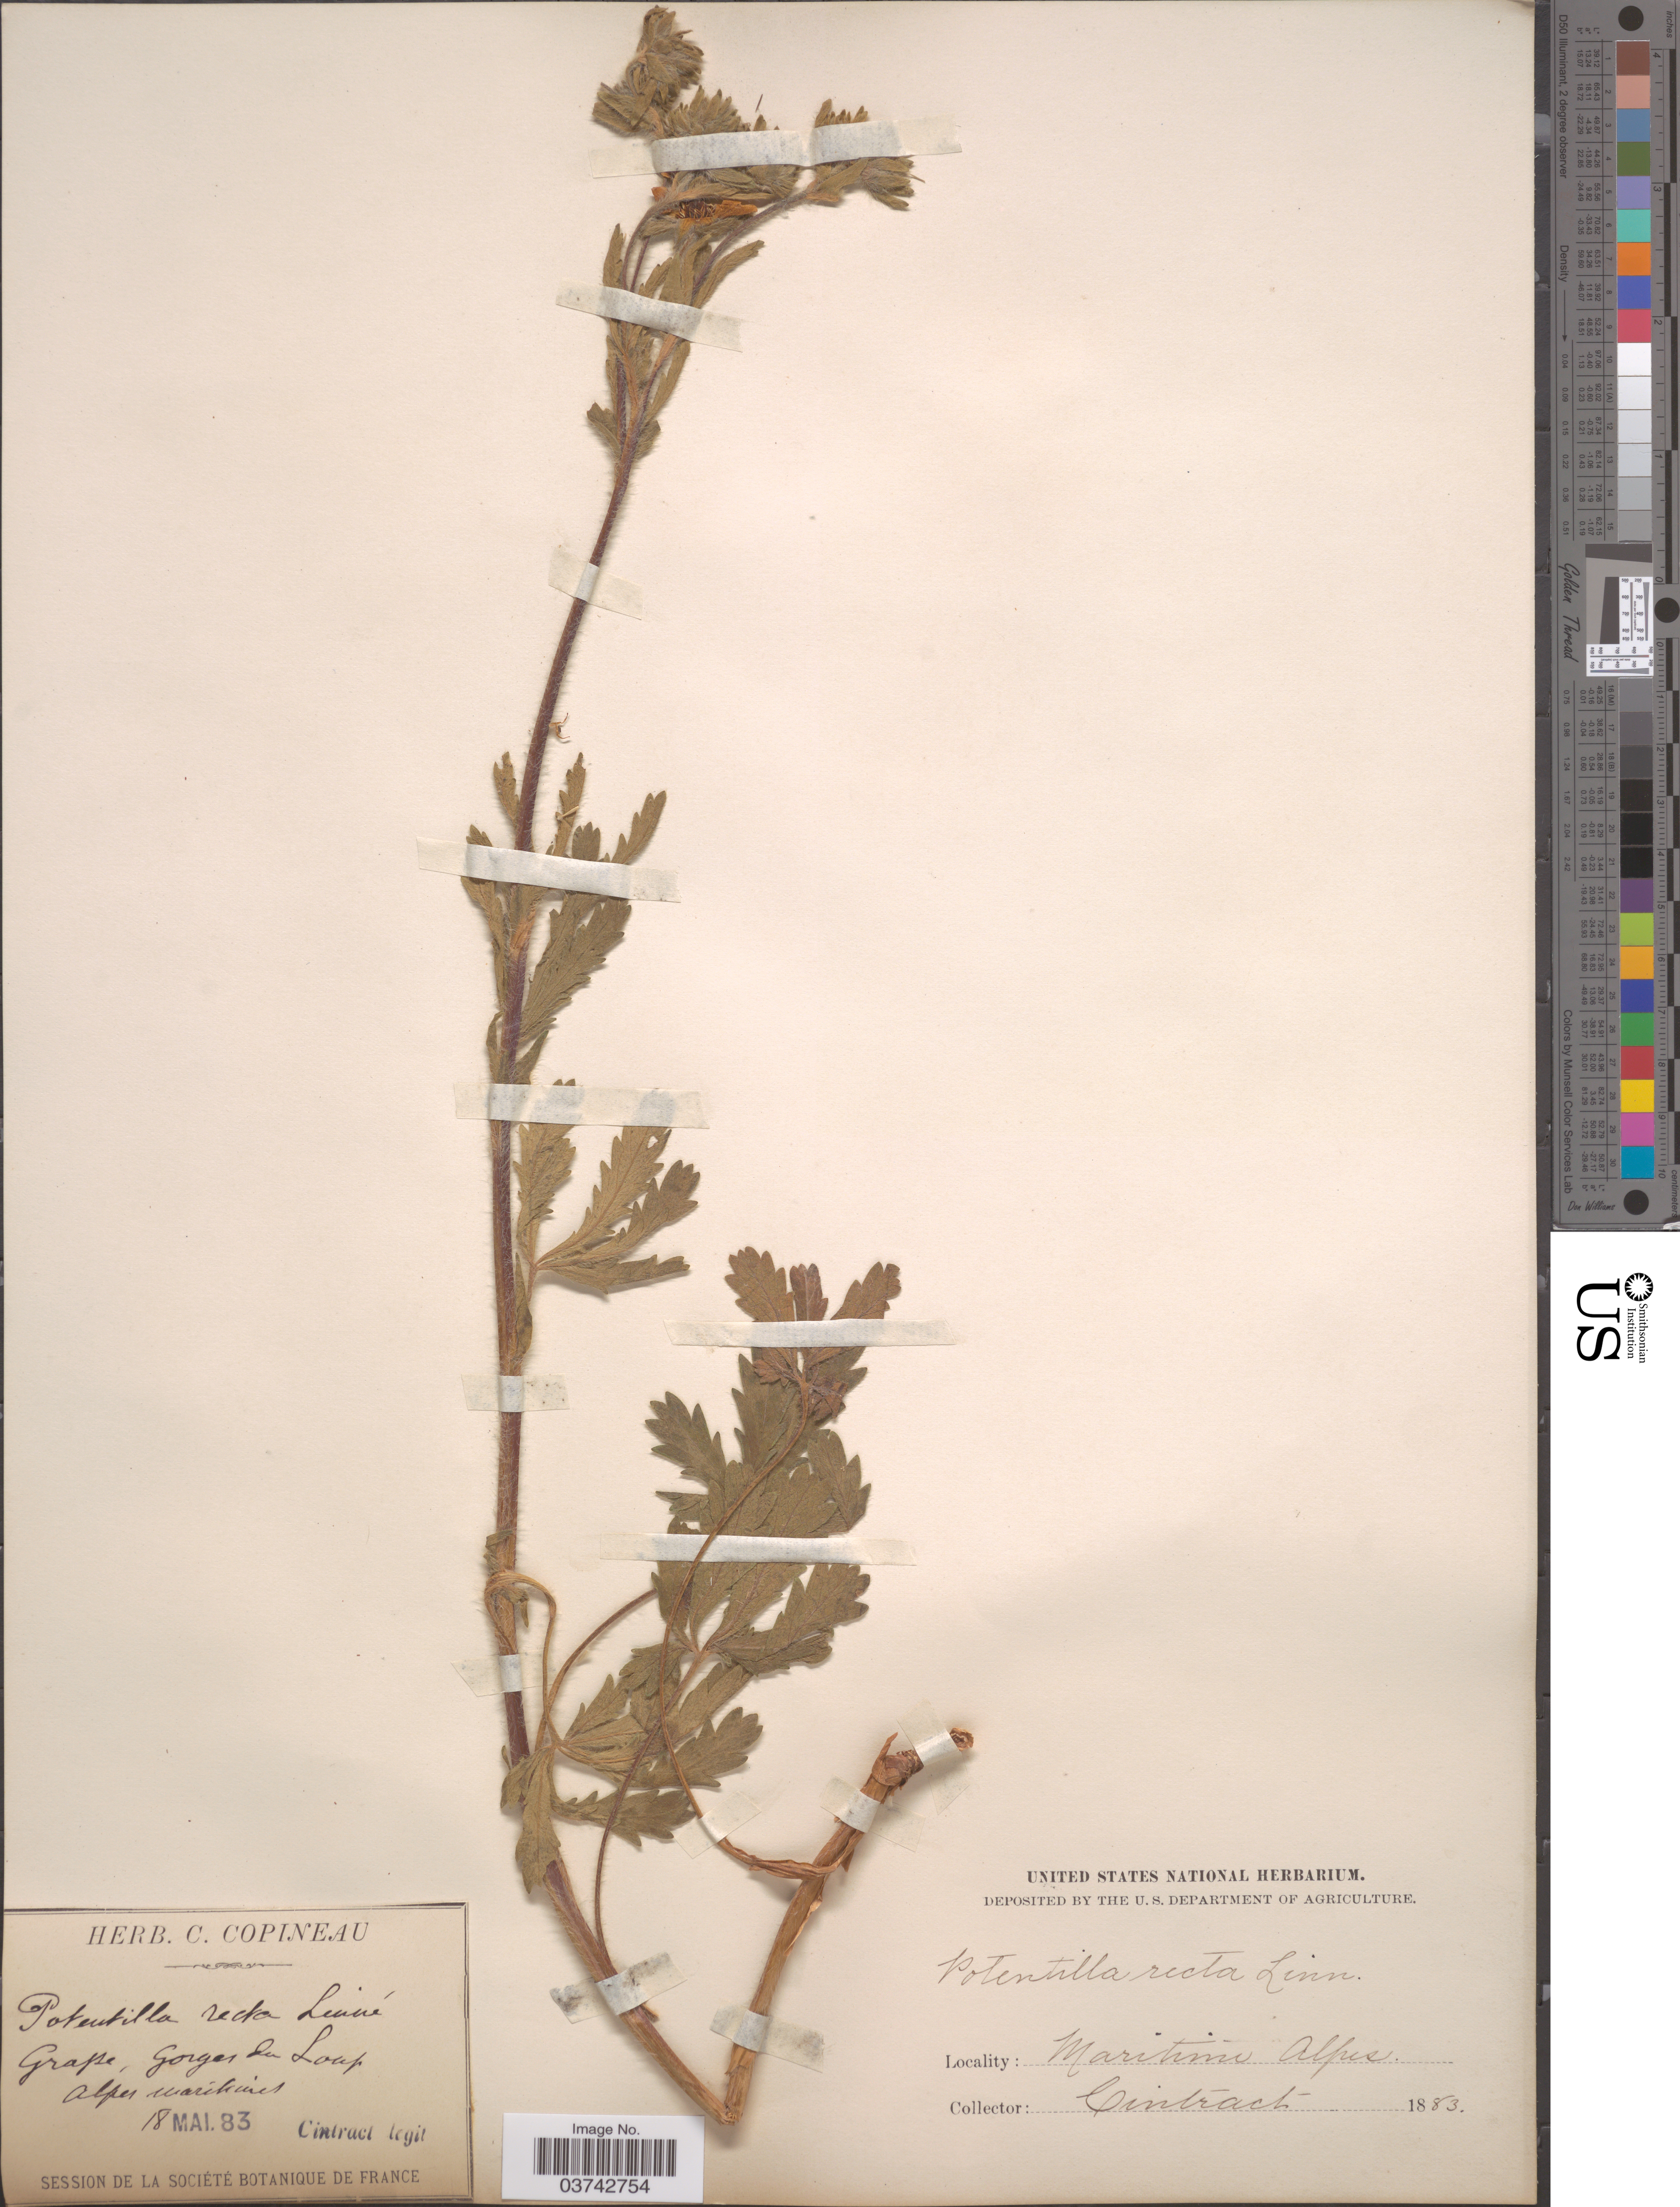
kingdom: Plantae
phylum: Tracheophyta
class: Magnoliopsida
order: Rosales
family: Rosaceae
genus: Potentilla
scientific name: Potentilla recta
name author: L.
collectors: Cintract, --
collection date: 1883-05-18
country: France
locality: Grafse, gorges du Loup. Alpes maritimes. Maritimi Alpes.